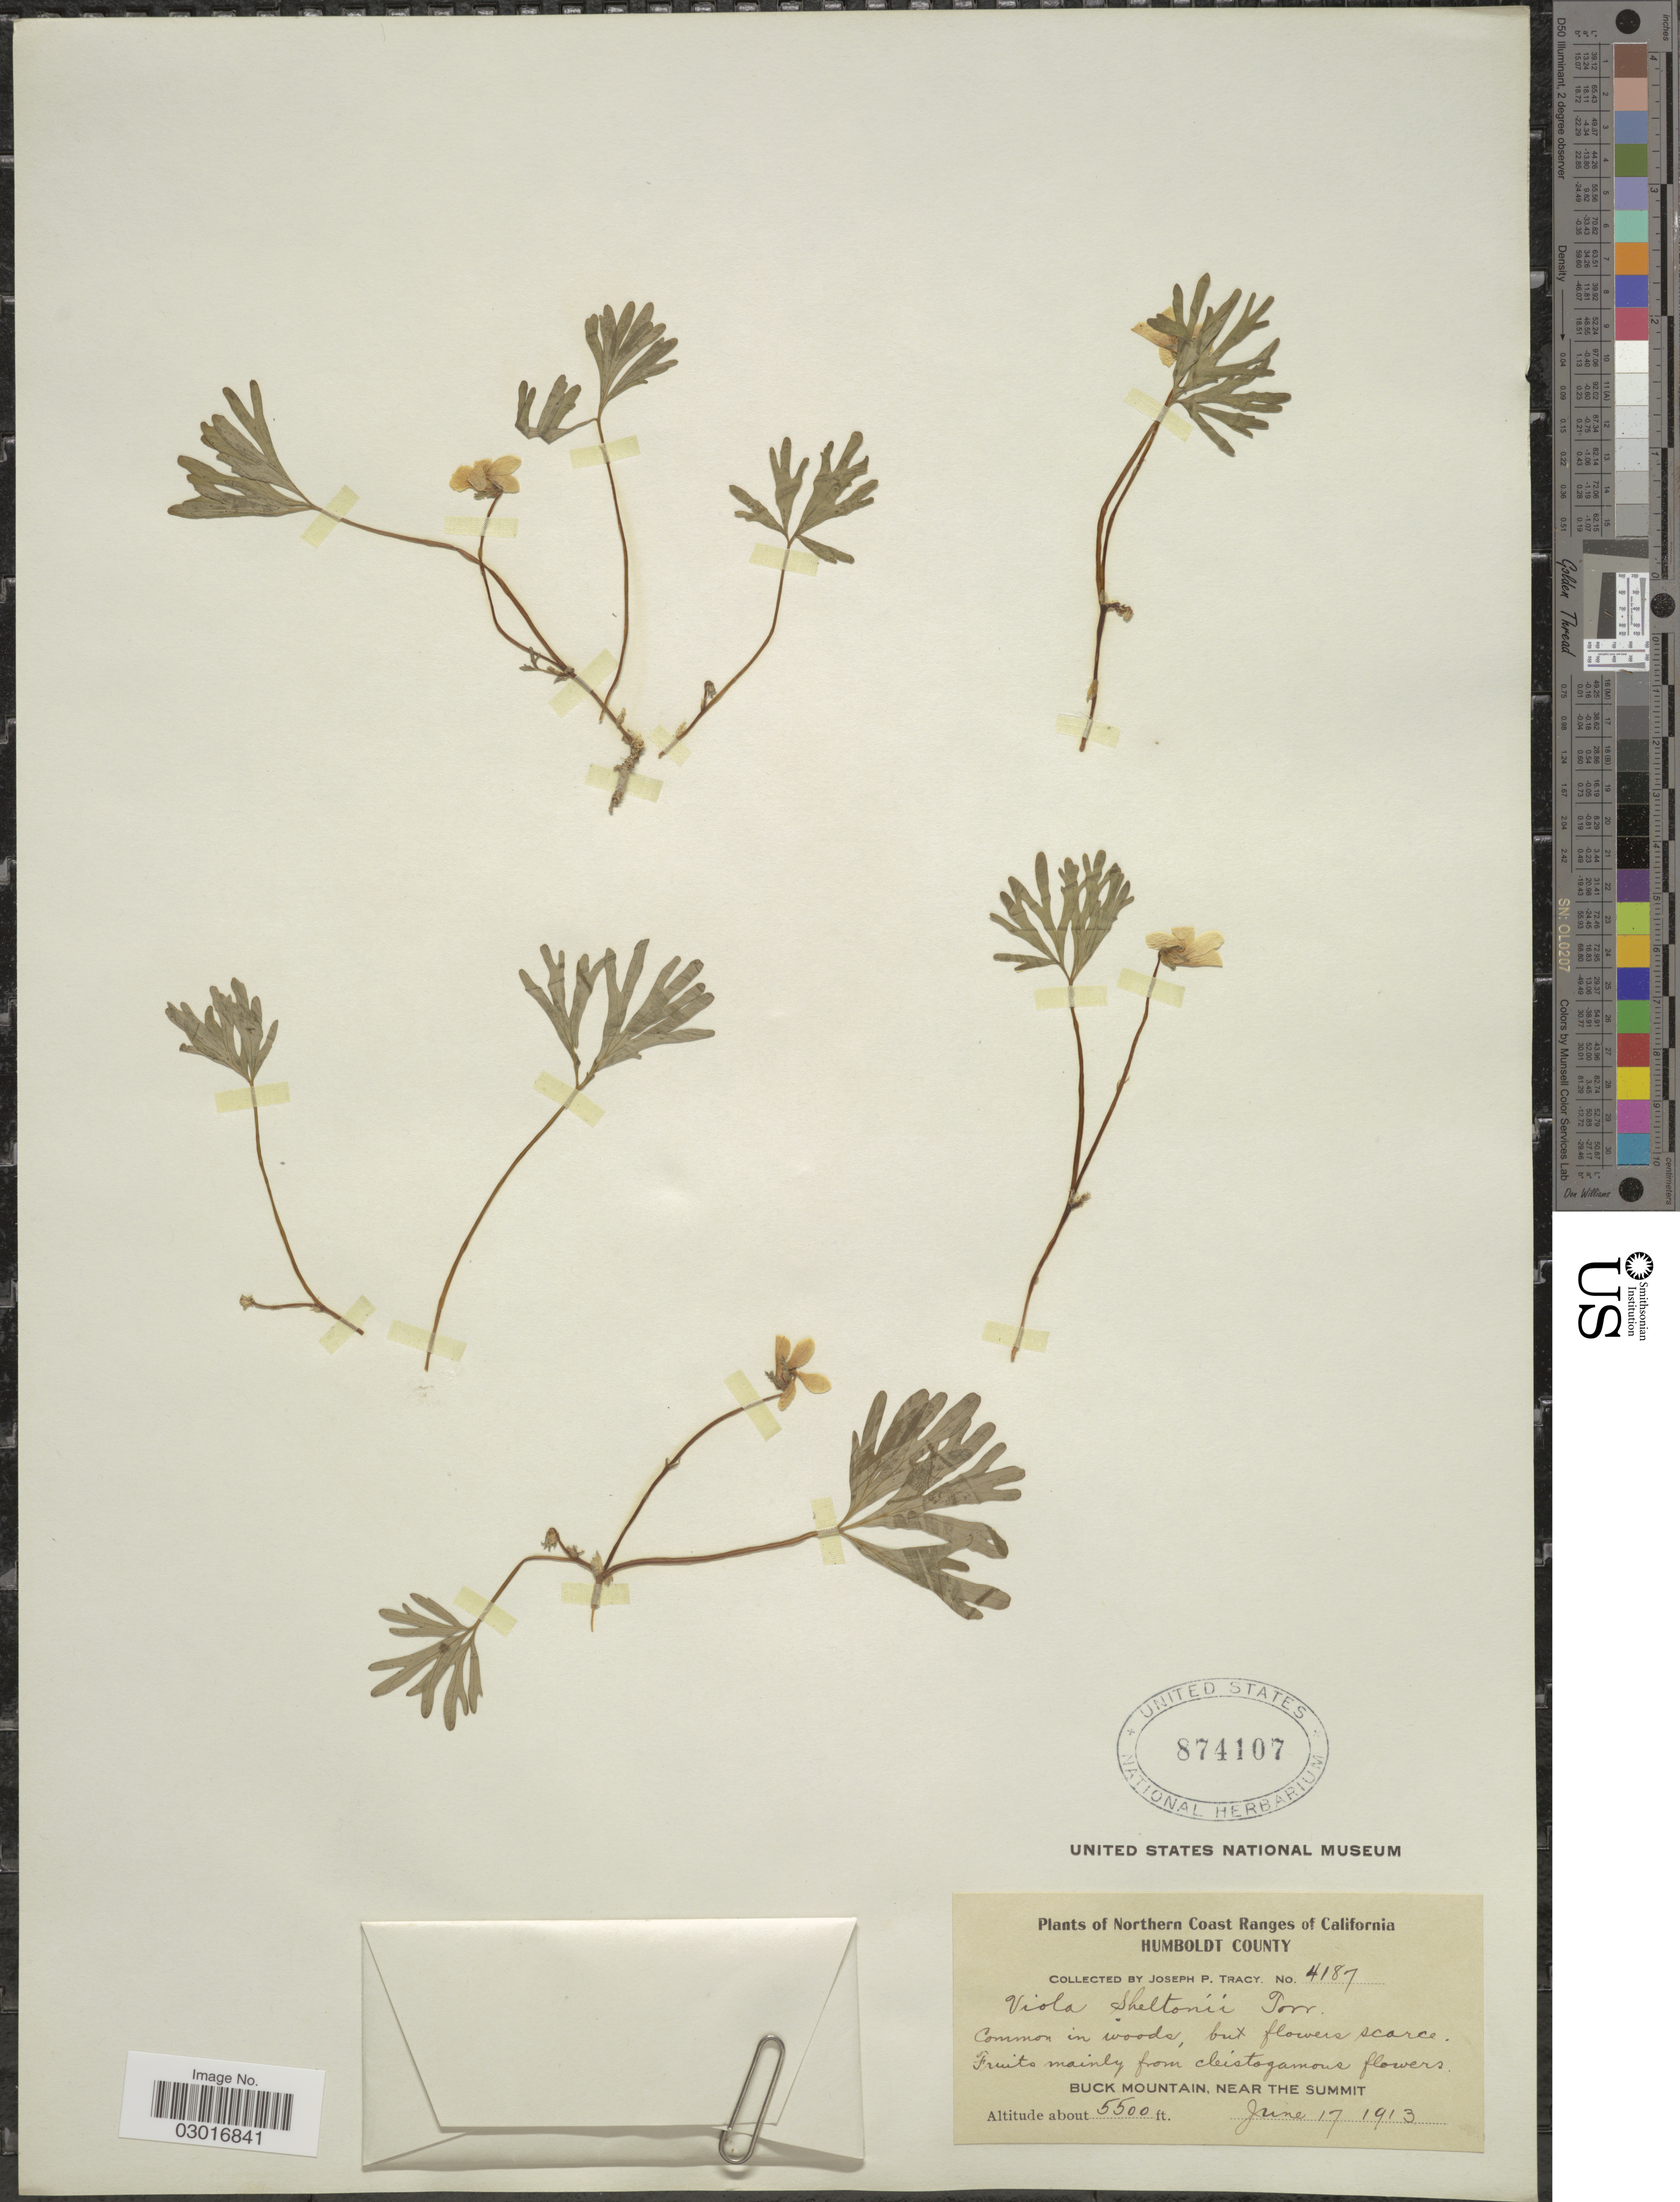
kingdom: Plantae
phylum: Tracheophyta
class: Magnoliopsida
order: Malpighiales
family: Violaceae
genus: Viola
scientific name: Viola sheltonii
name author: Torr.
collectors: J. Tracy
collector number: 4187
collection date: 1913-06-17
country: United States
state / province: California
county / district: Humboldt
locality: Northern Coast Ranges of California. Humboldt County. Buck Mountain, near the summit.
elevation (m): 1676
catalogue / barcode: US 874107